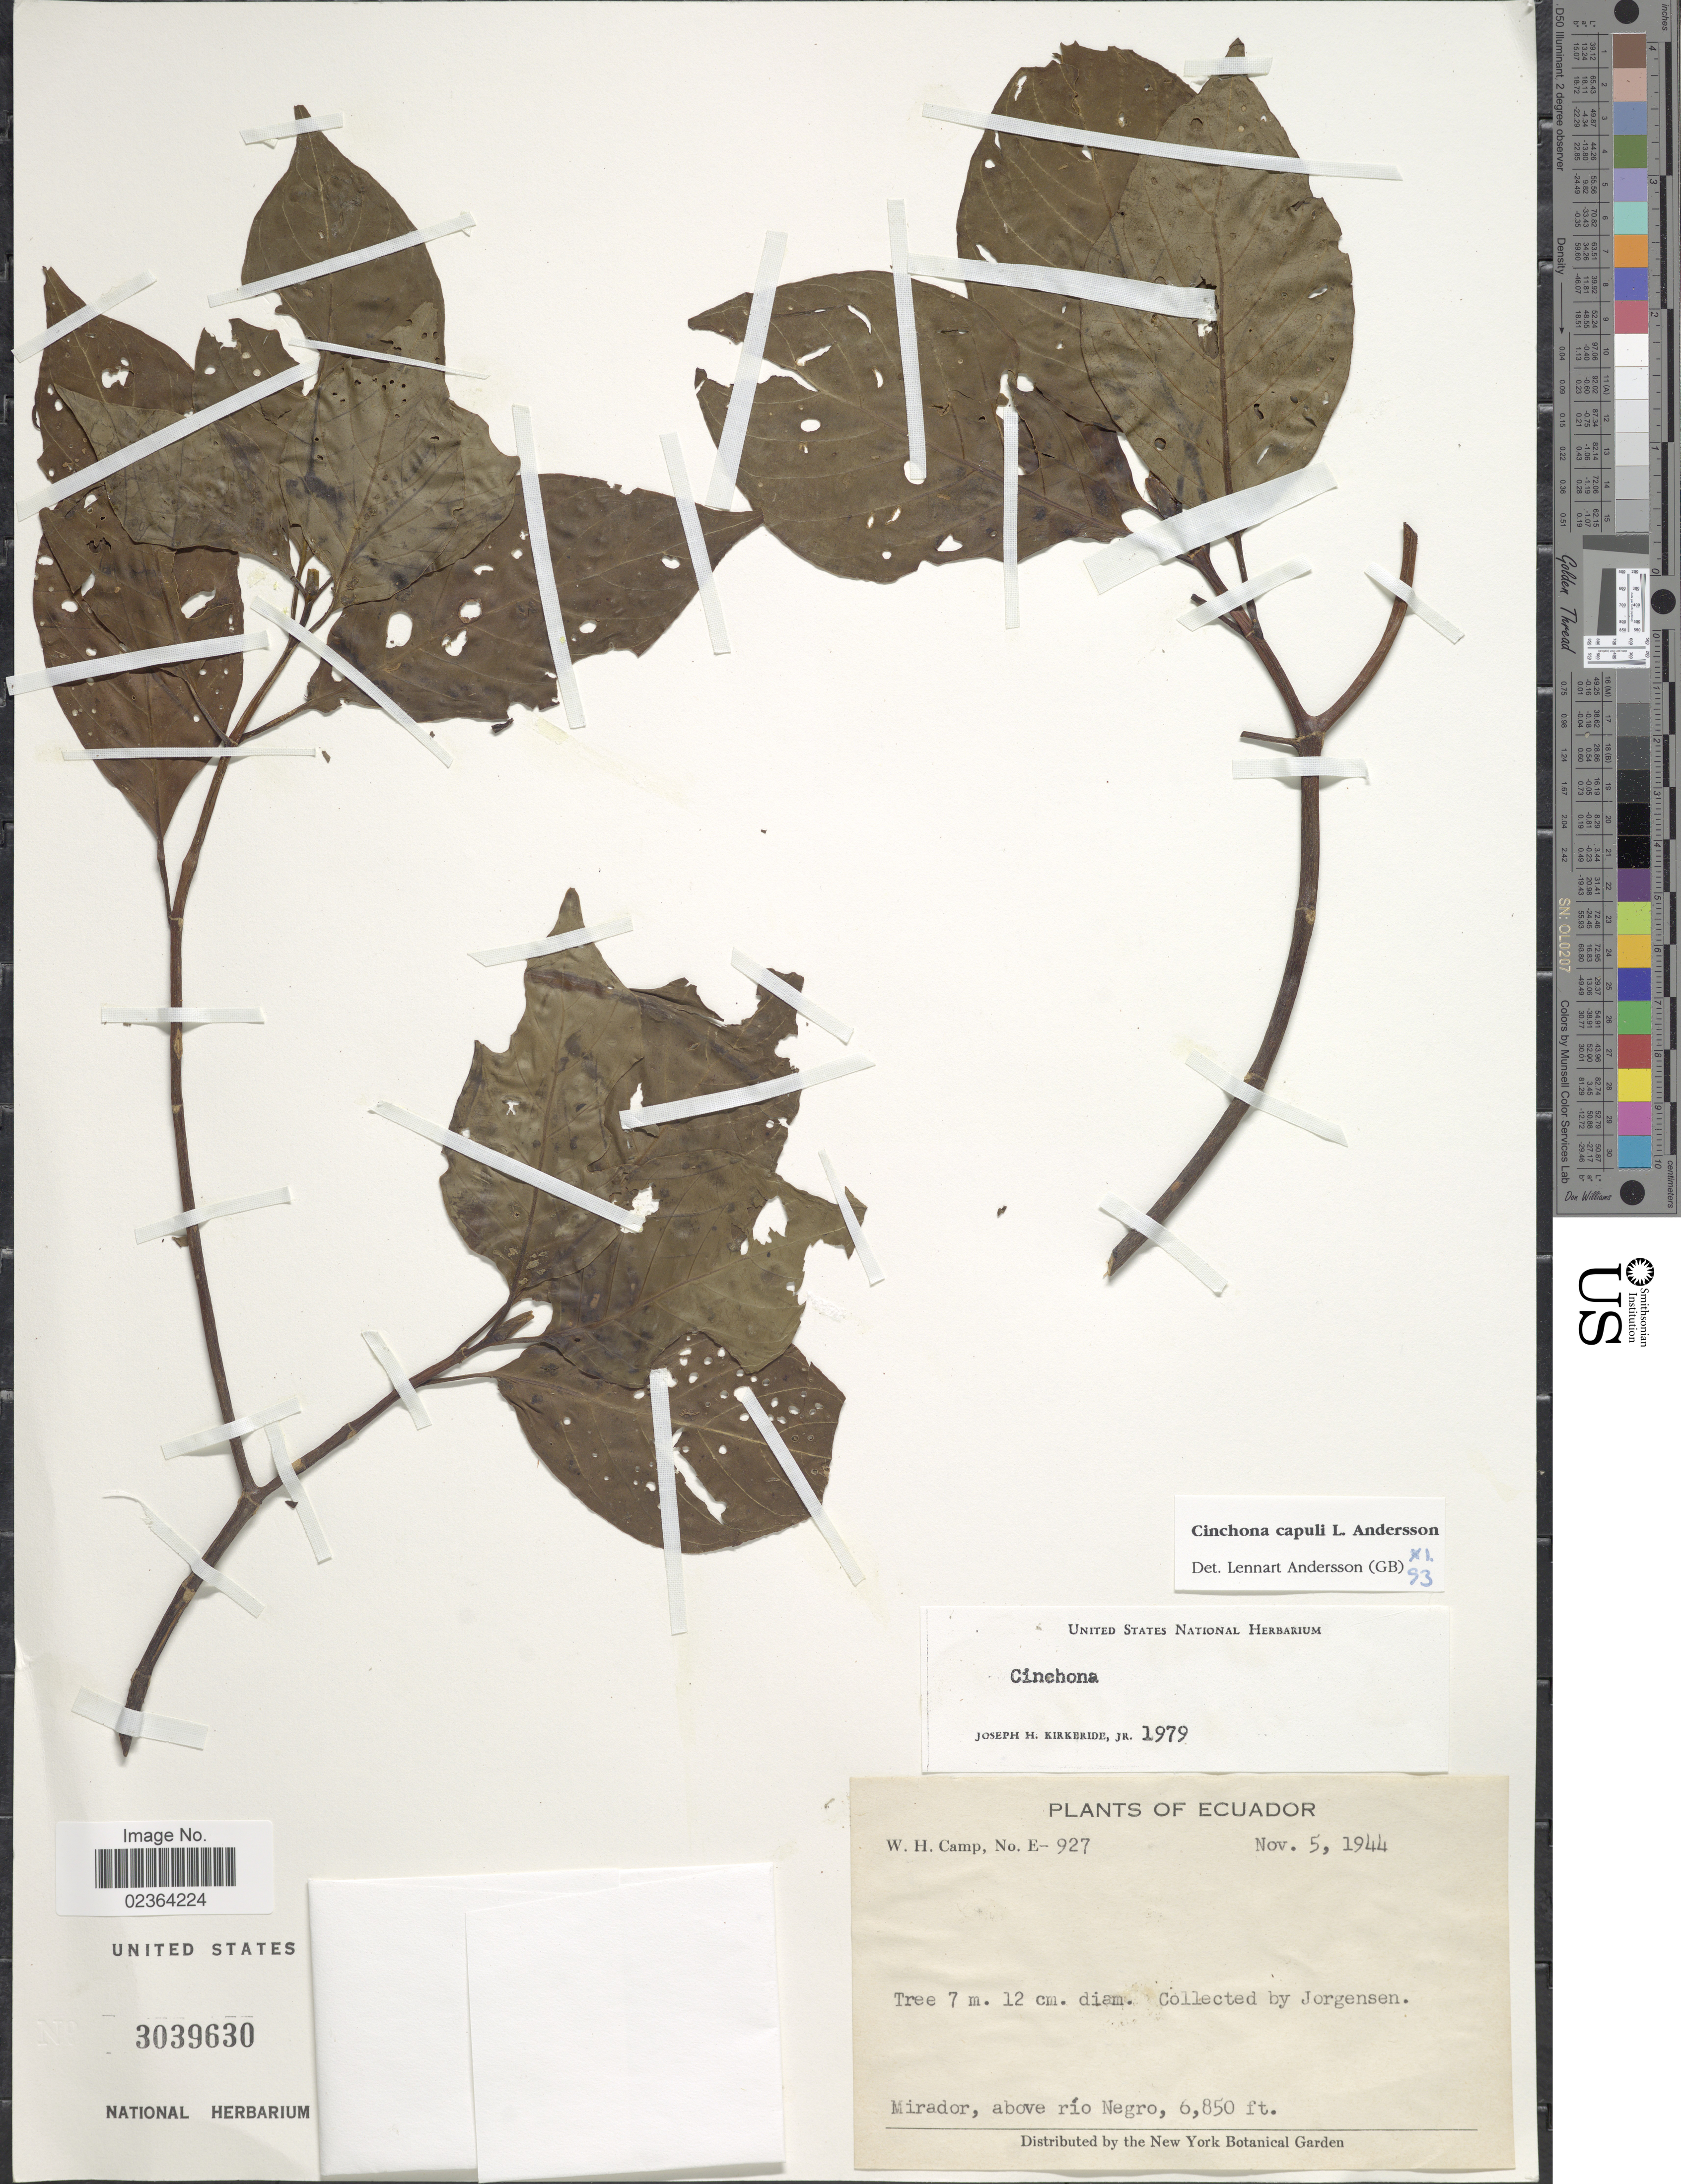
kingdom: Plantae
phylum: Tracheophyta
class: Magnoliopsida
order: Gentianales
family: Rubiaceae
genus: Cinchona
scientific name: Cinchona capuli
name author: L. Andersson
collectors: Jorgensen, -- & W. H. Camp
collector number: E-927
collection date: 1944-11-05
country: Ecuador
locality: Mirador, above rio Negro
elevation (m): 2088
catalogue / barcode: US 3039630